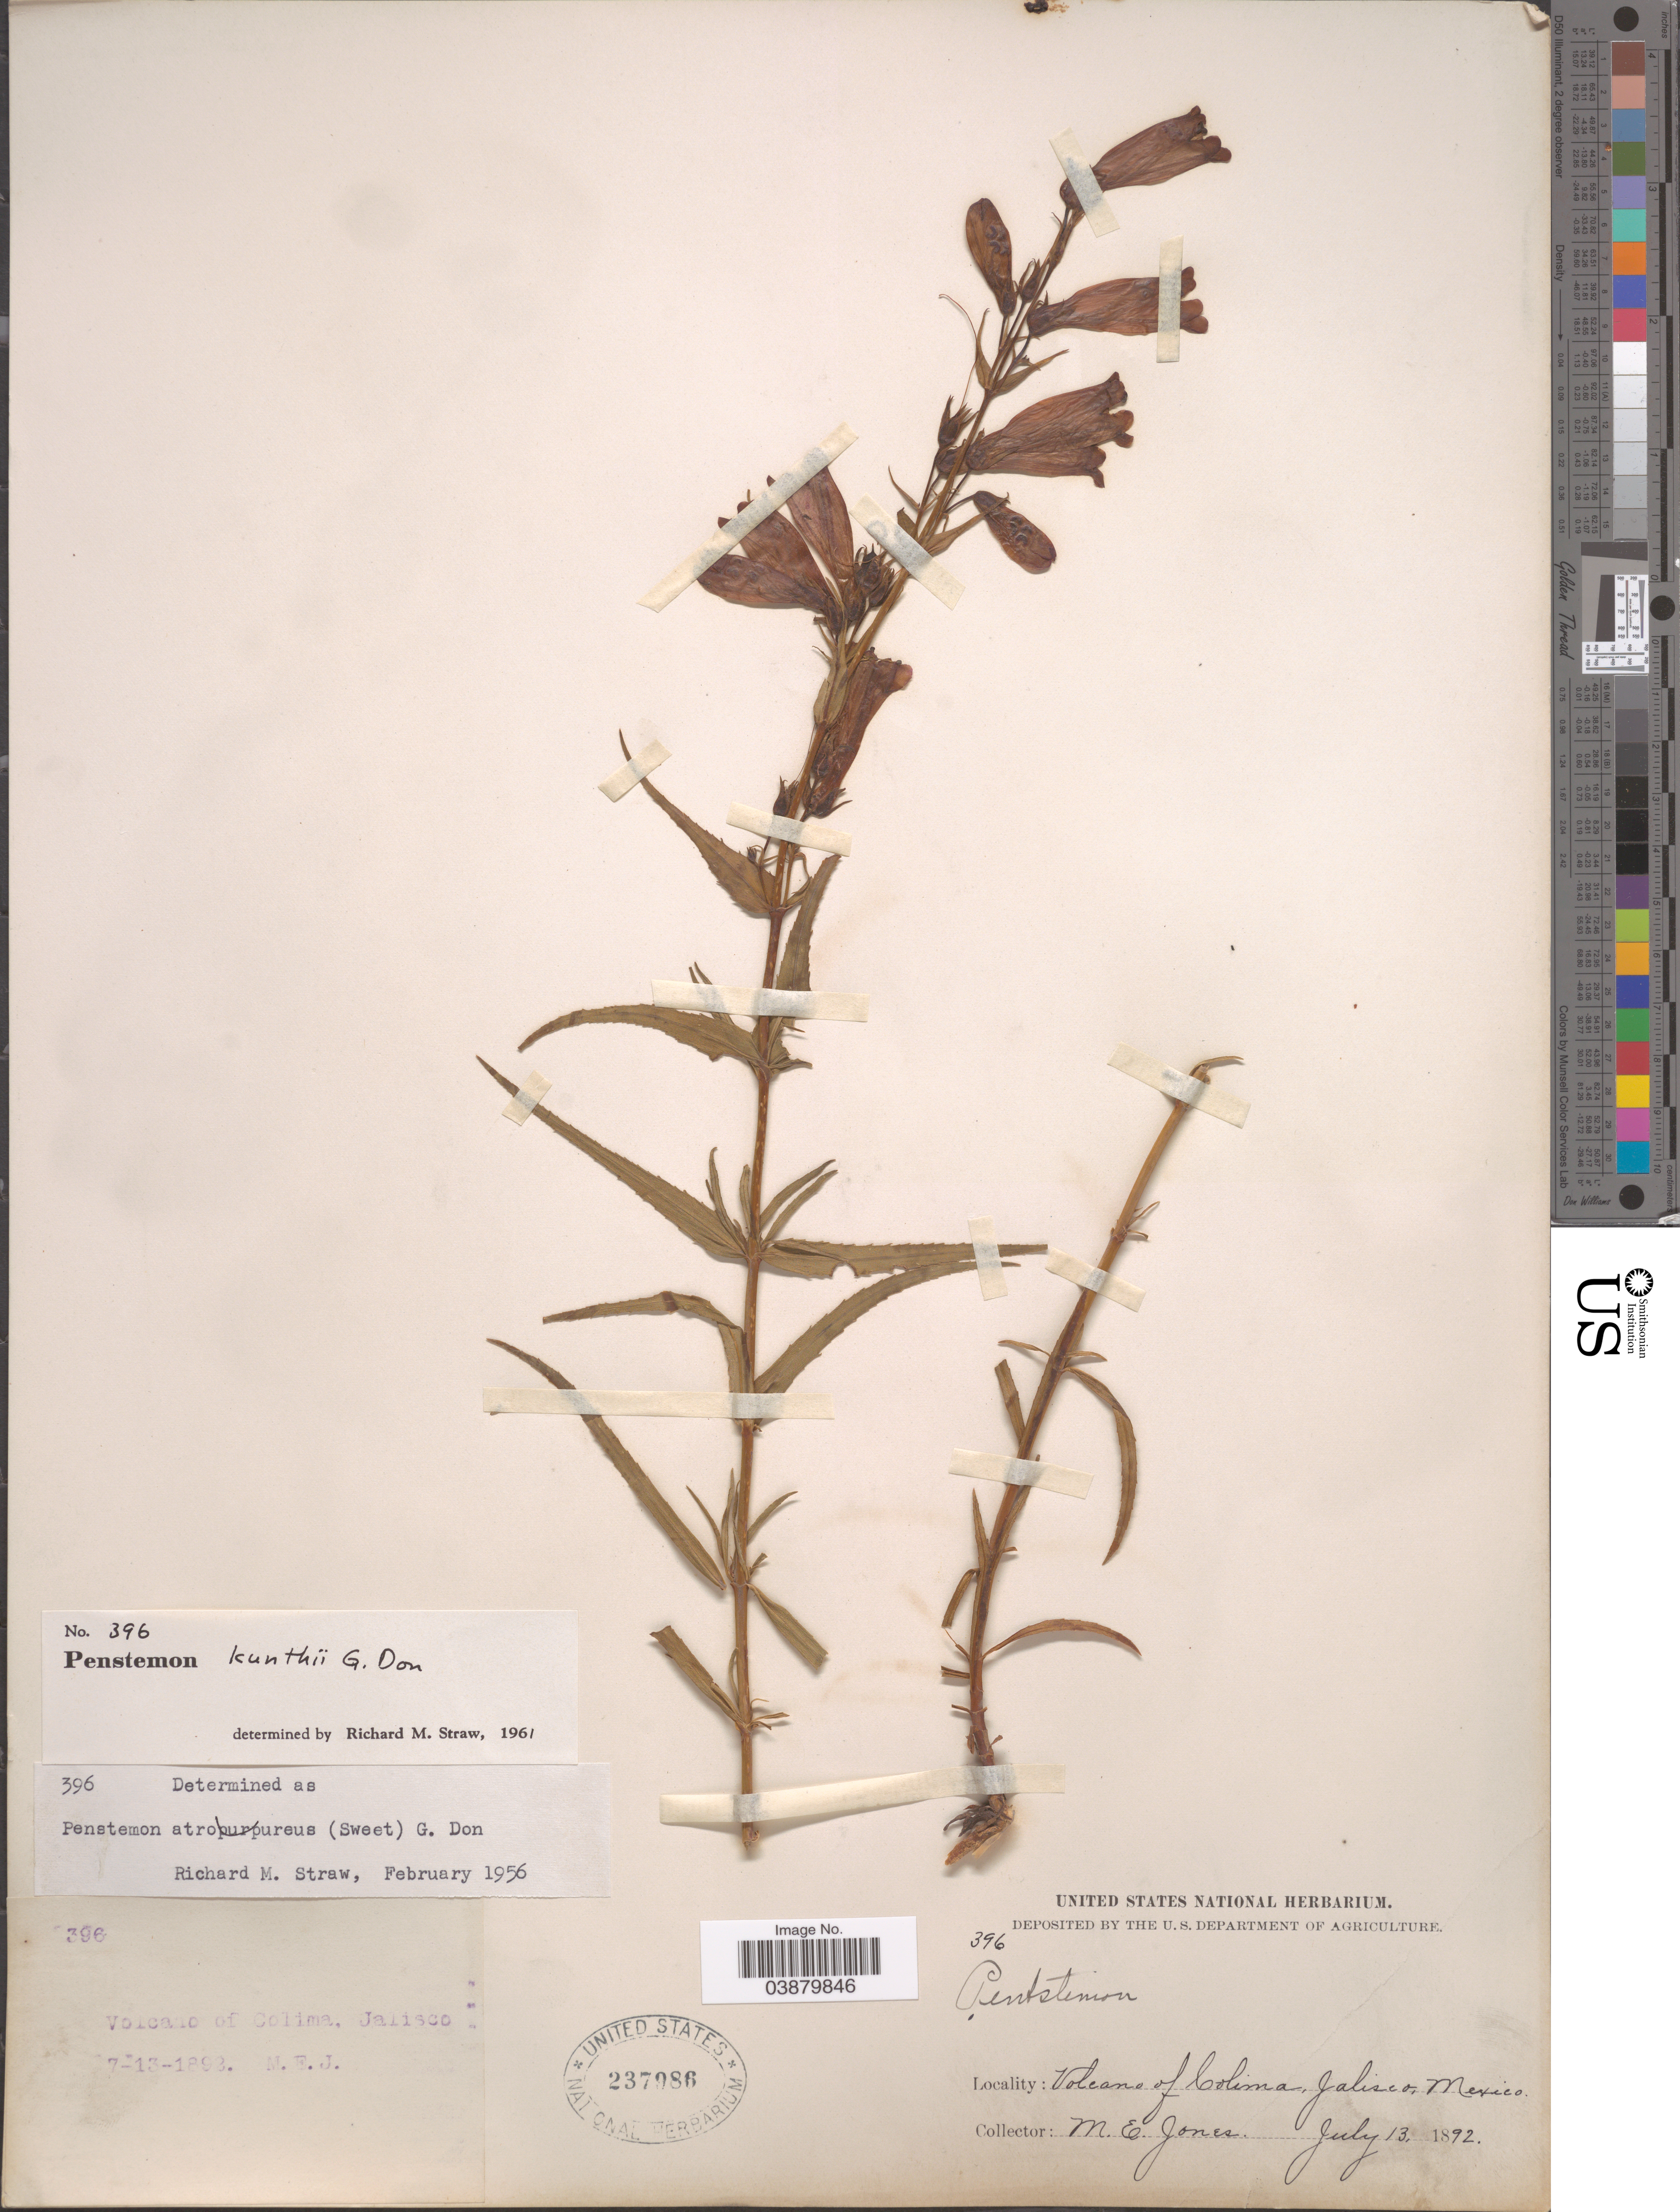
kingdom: Plantae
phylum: Tracheophyta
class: Magnoliopsida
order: Lamiales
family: Plantaginaceae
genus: Penstemon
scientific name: Penstemon kunthii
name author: G. Don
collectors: M. E. Jones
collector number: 396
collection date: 1892-07-13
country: Mexico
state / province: Jalisco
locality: Volcano of Colima.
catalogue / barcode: US 237986